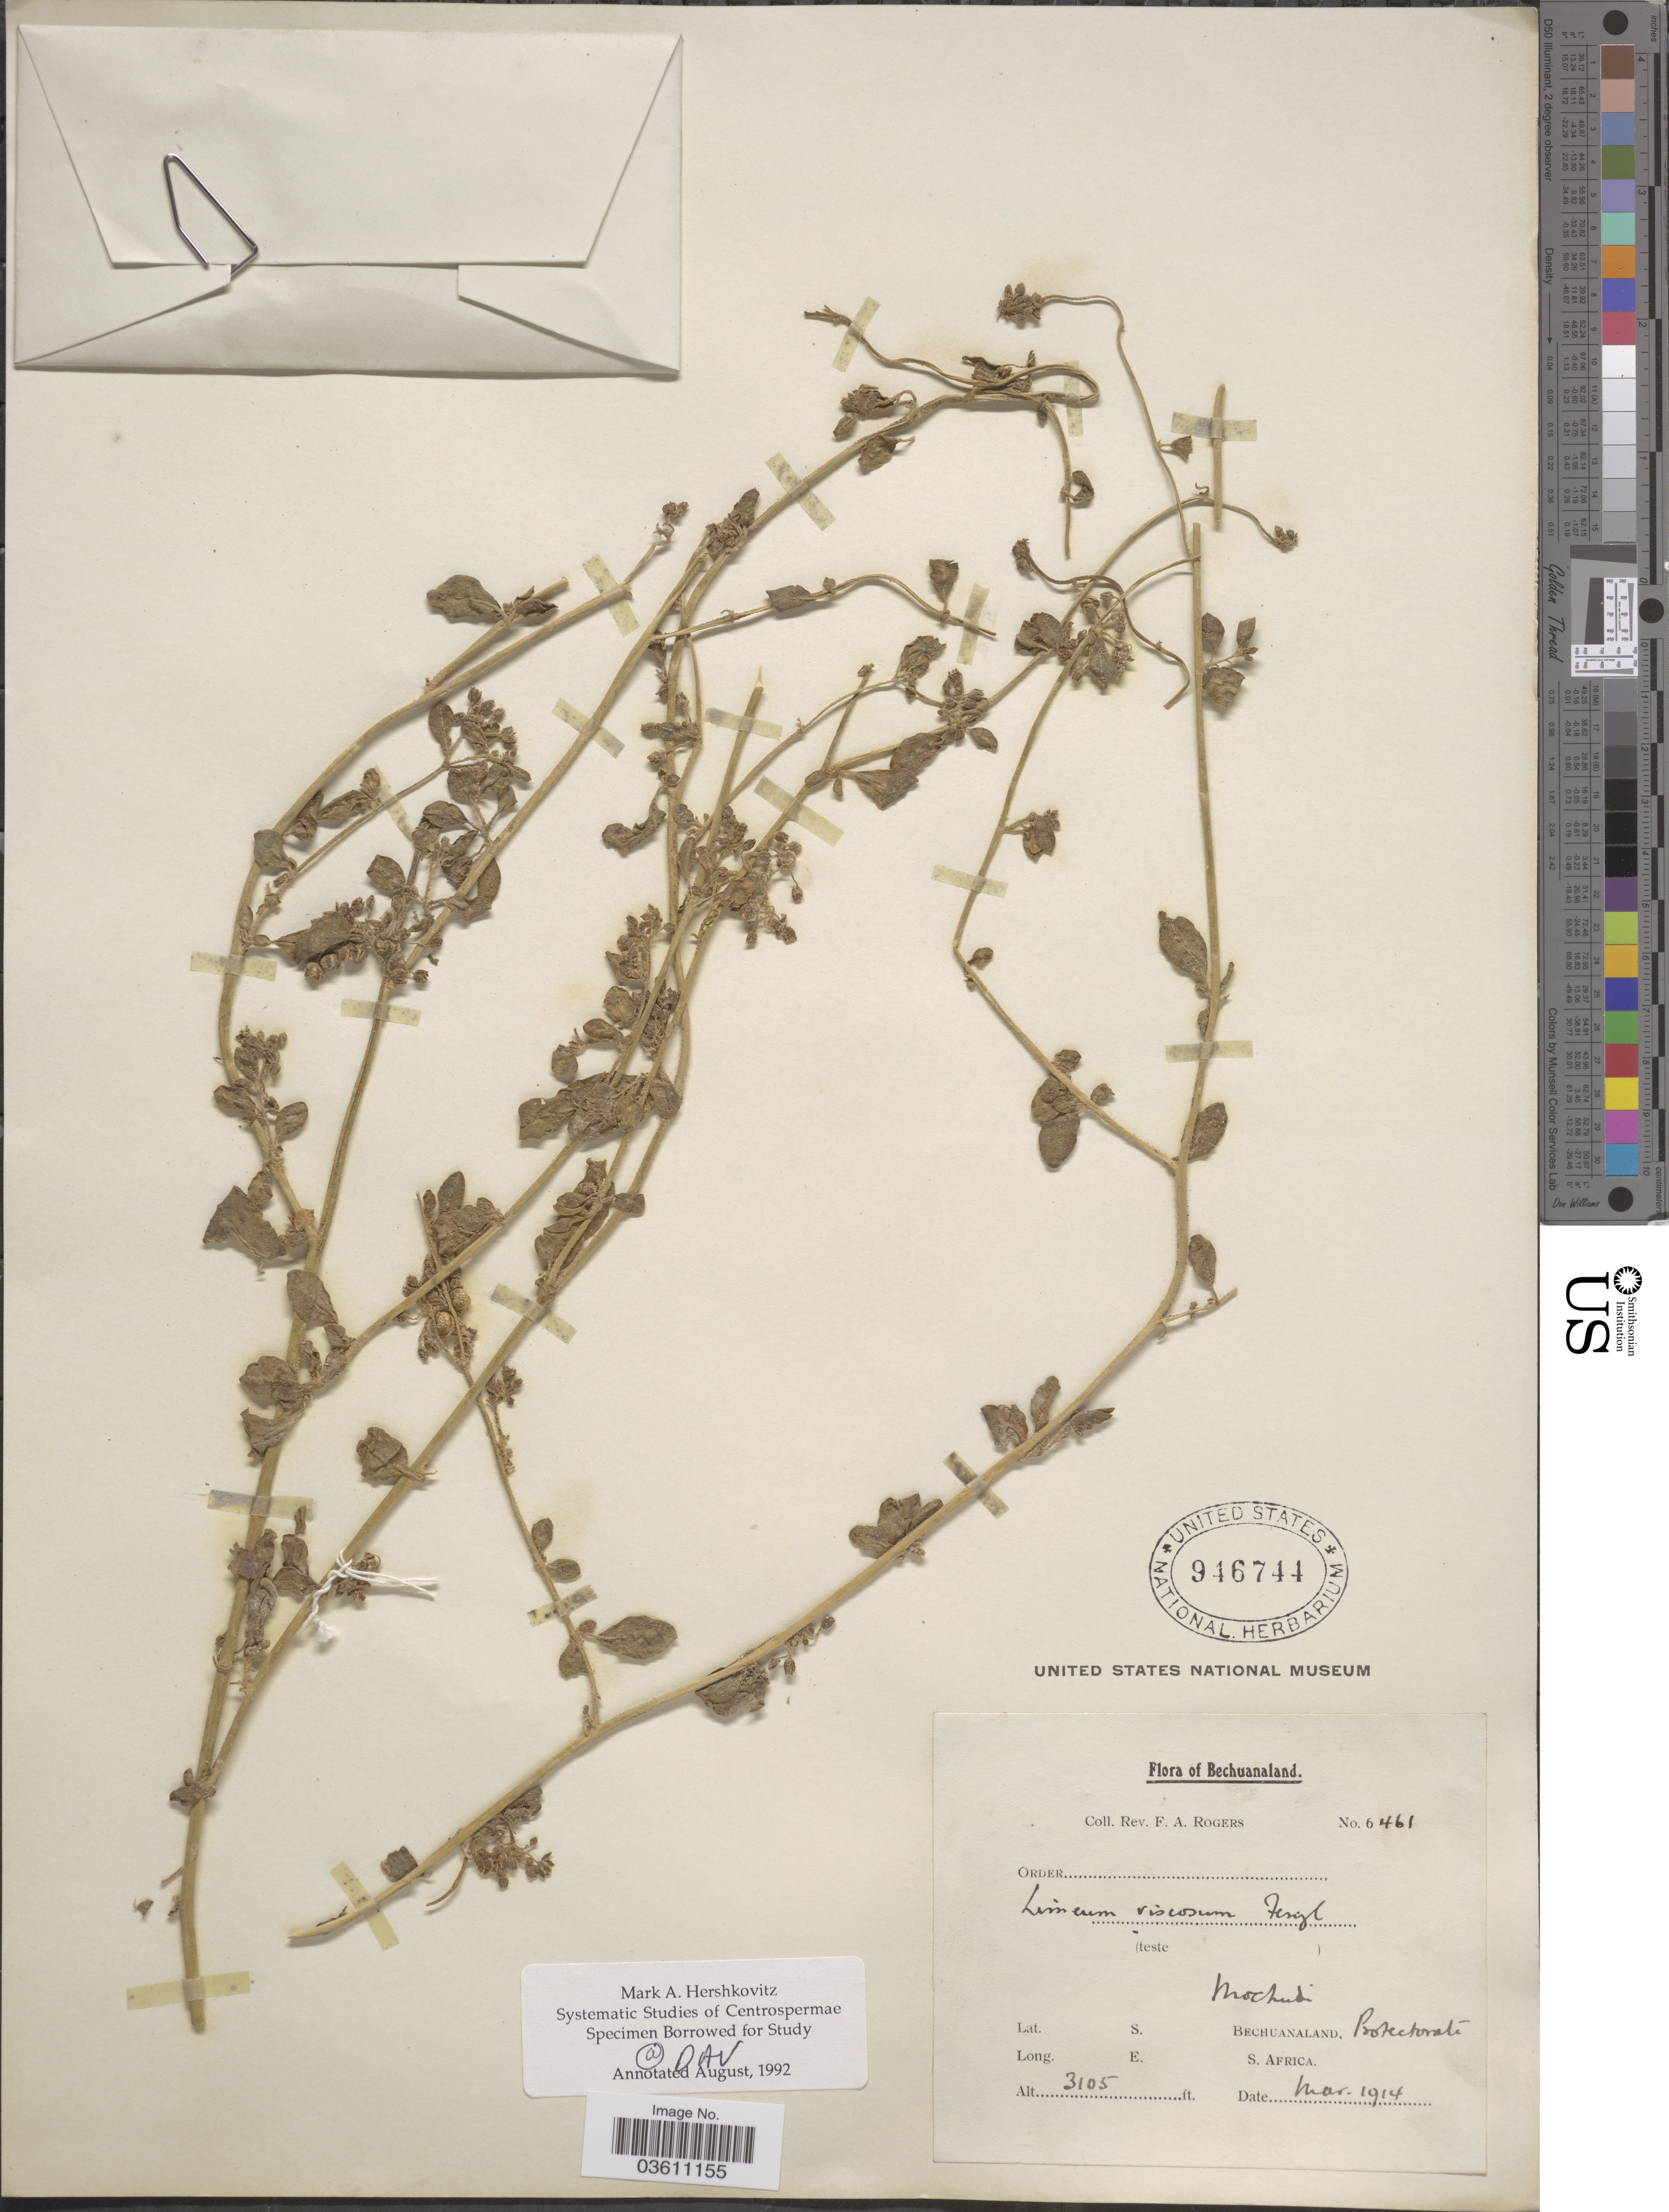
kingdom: Plantae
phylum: Tracheophyta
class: Magnoliopsida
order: Caryophyllales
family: Limeaceae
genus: Limeum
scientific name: Limeum viscosum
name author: Fenzl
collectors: F. A. Rogers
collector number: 6461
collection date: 1914-03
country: Botswana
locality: Mochudi. Bechuanaland Protectorate S. Africa.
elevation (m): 946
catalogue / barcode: US 946744